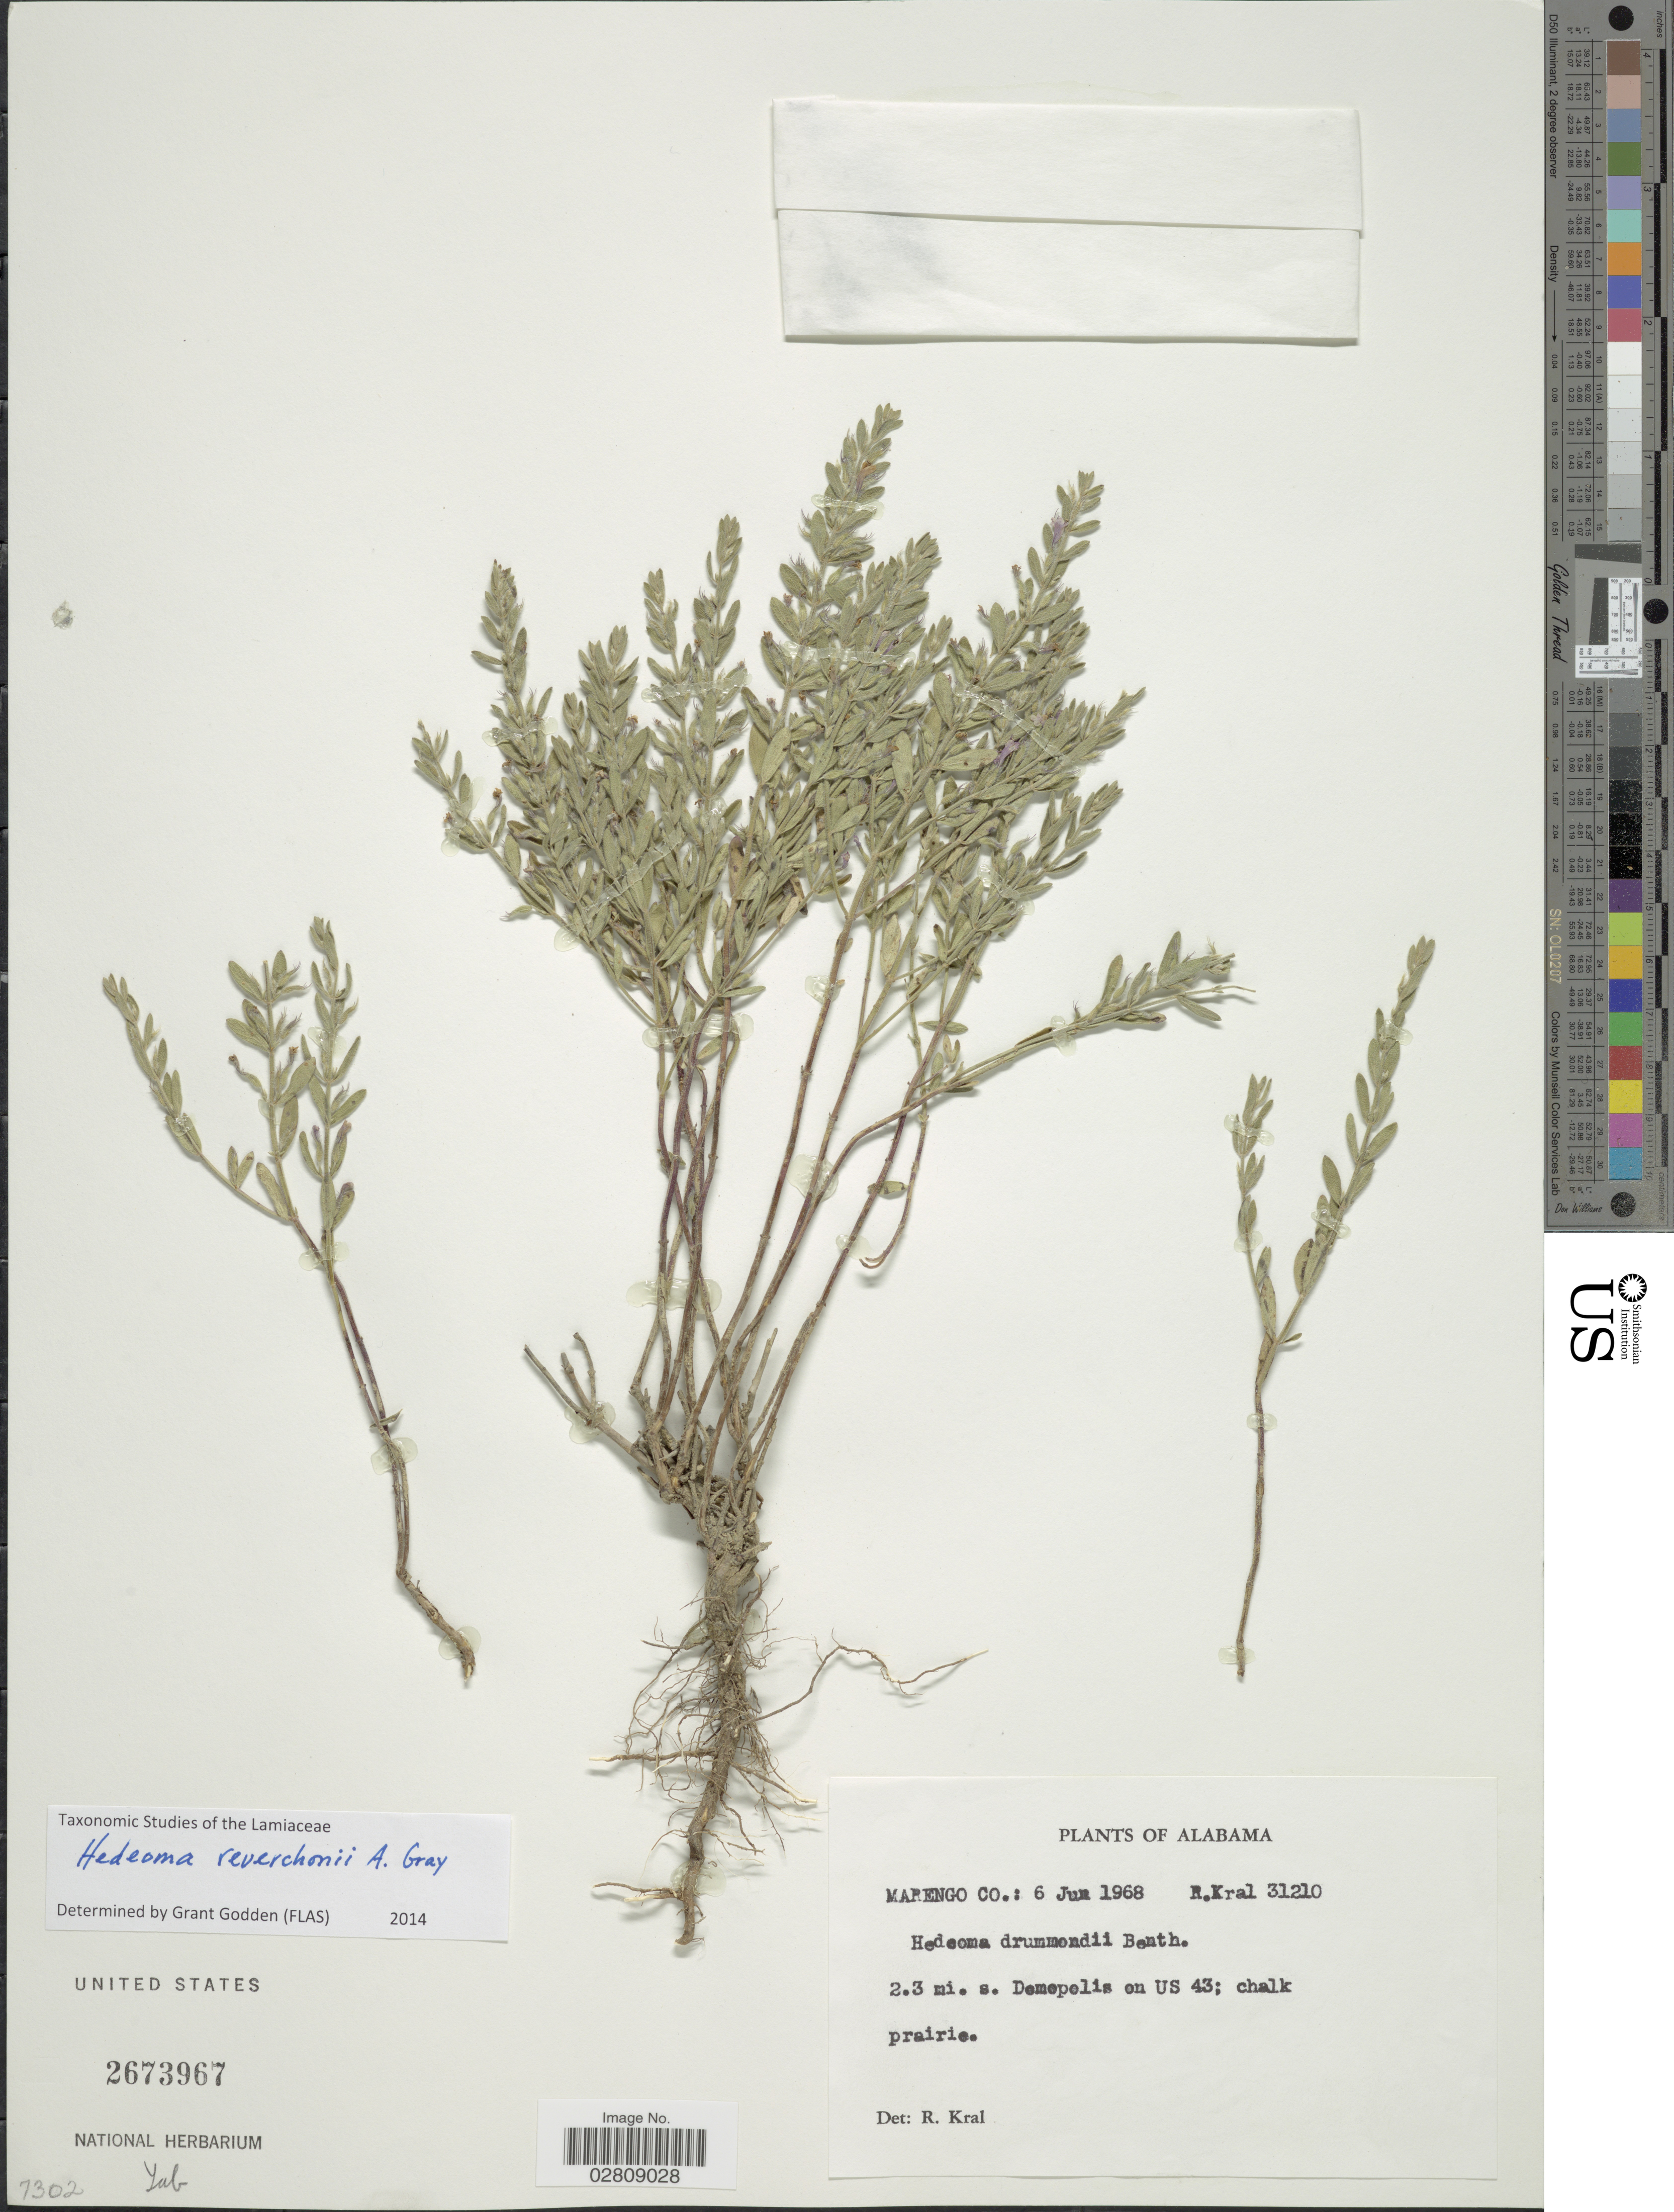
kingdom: Plantae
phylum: Tracheophyta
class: Magnoliopsida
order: Lamiales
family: Lamiaceae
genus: Hedeoma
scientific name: Hedeoma reverchonii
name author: (A. Gray) A. Gray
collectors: R. Kral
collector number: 31210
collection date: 1968-06-06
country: United States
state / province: Alabama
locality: Marengo Co.: 2.3 mi. s. Demopolis on US 43.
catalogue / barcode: US 2673967